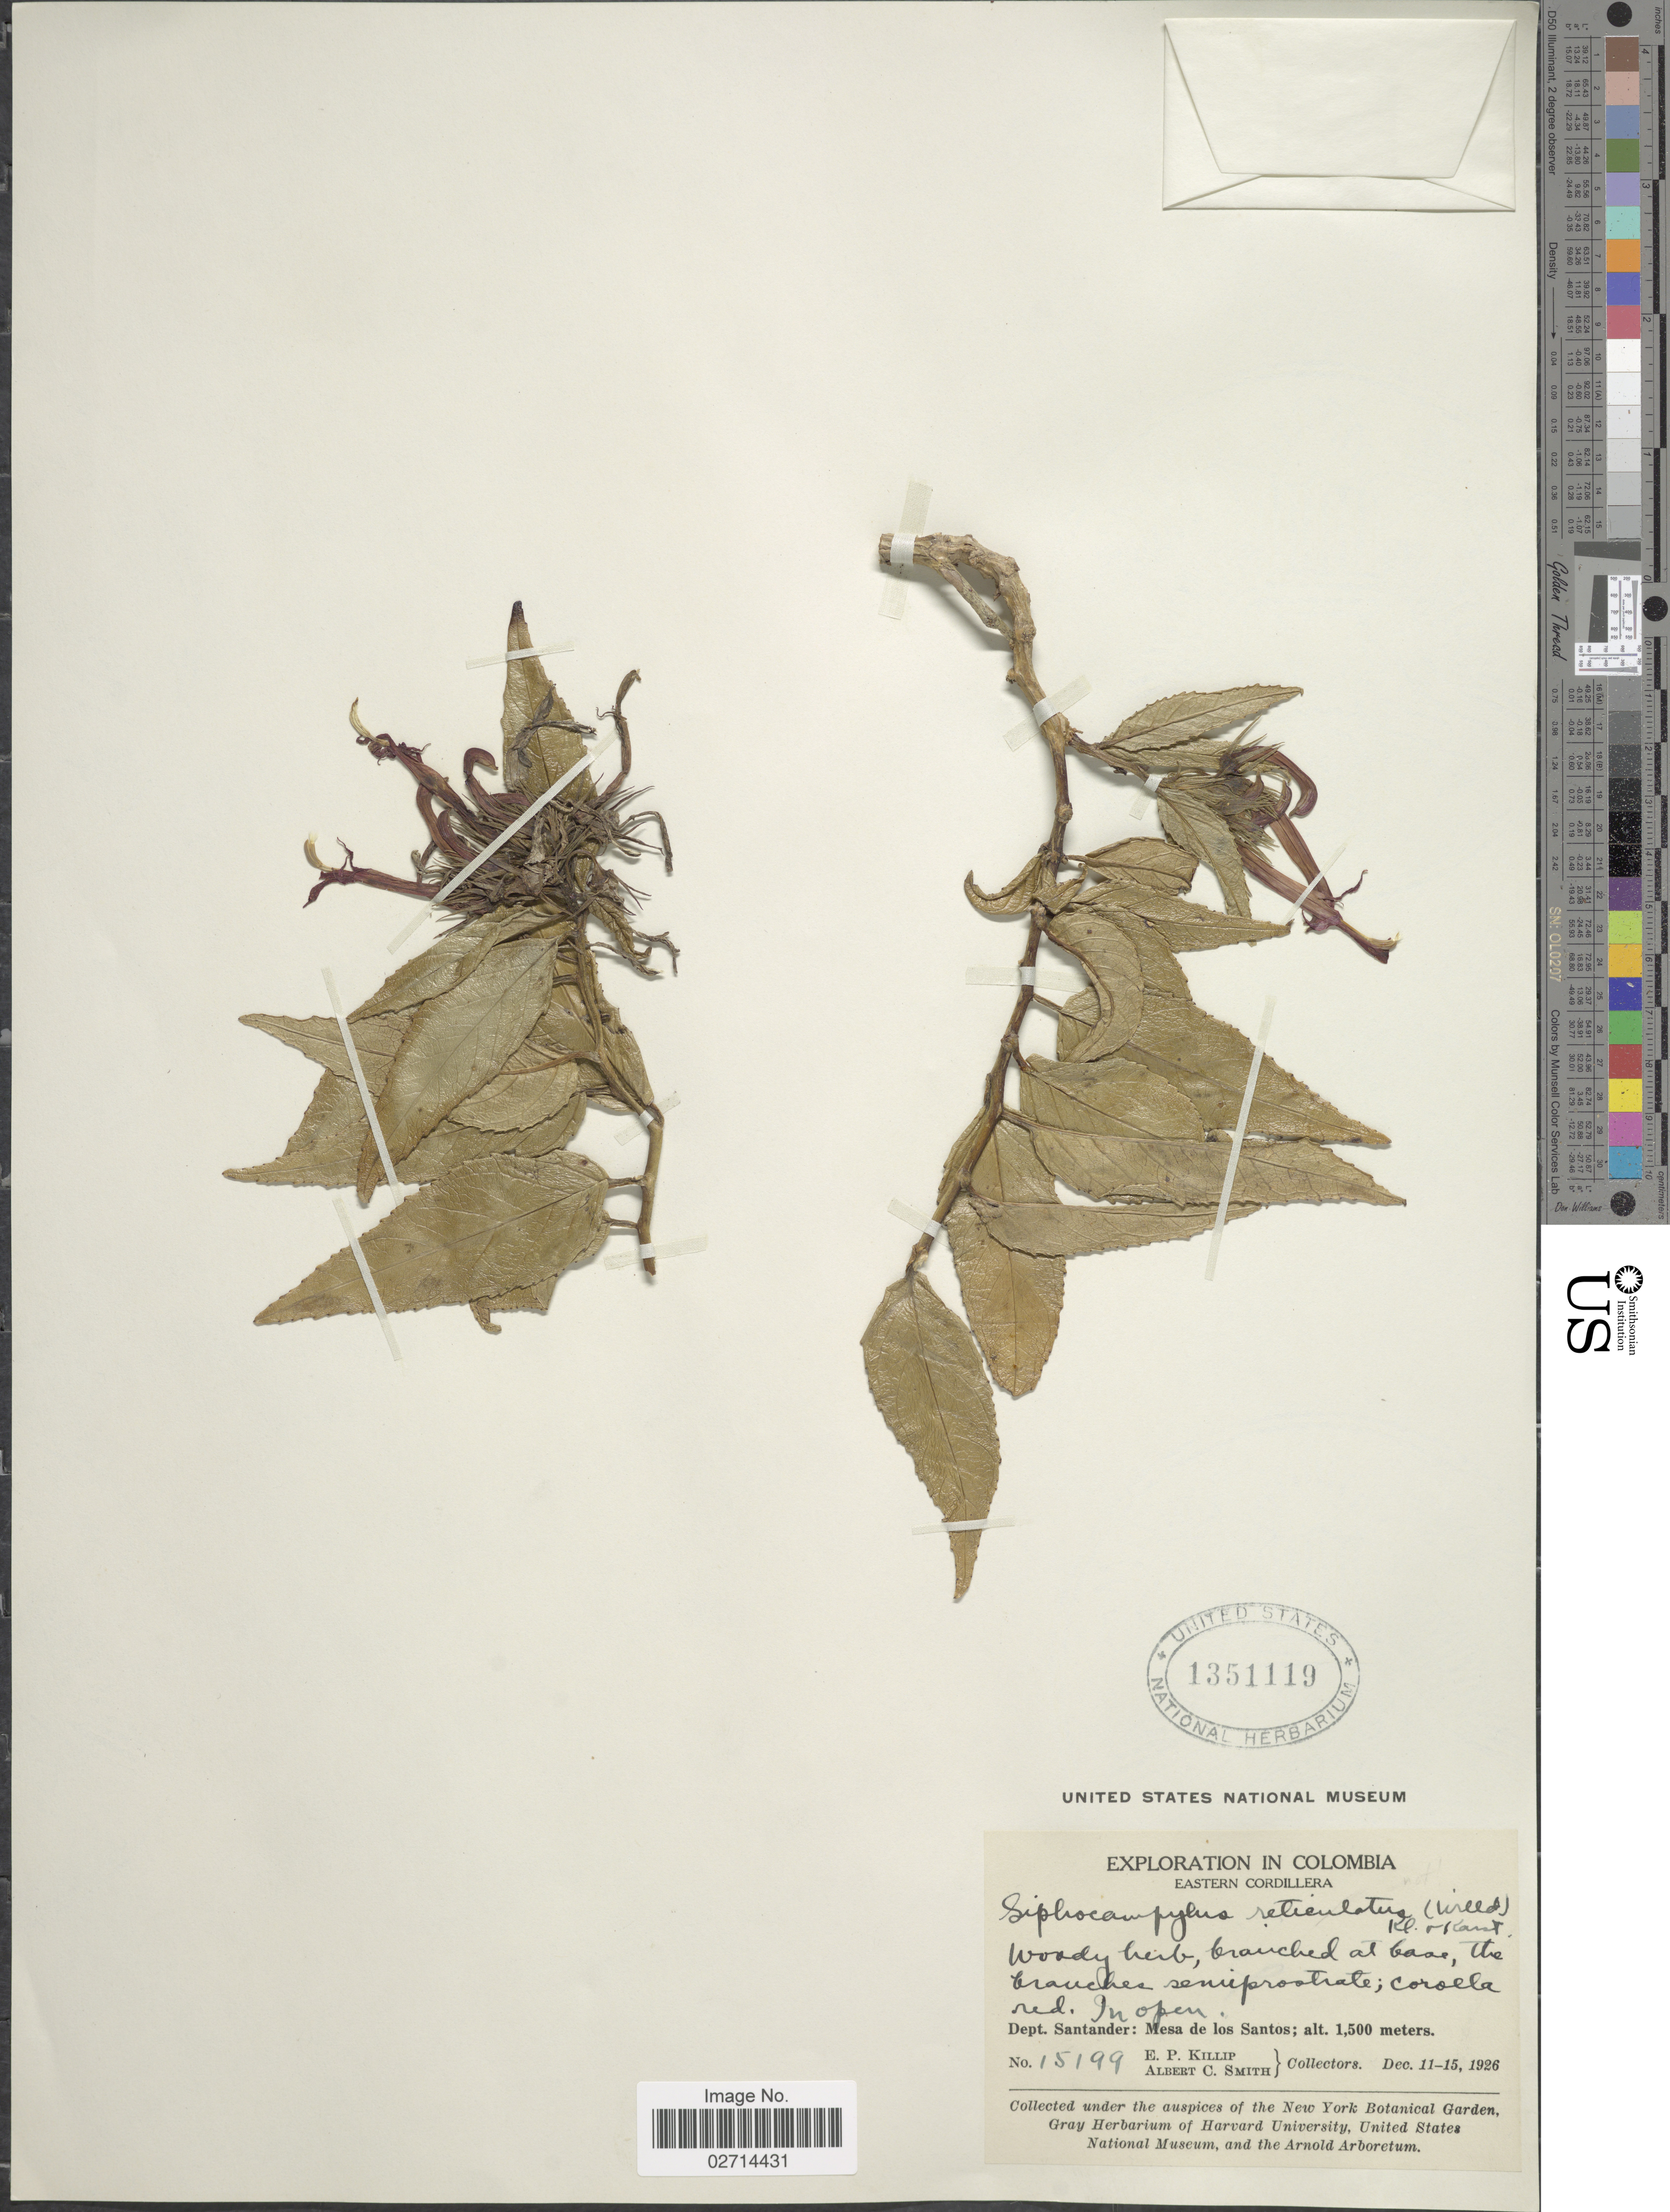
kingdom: Plantae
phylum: Tracheophyta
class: Magnoliopsida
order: Asterales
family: Campanulaceae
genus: Siphocampylus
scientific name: Siphocampylus sp.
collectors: E. P. Killip & A. C. Smith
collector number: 15199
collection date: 1926-12-11/1926-12-15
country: Colombia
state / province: Santander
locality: In open, Mesa de los Santos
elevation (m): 1500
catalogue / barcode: US 1351119